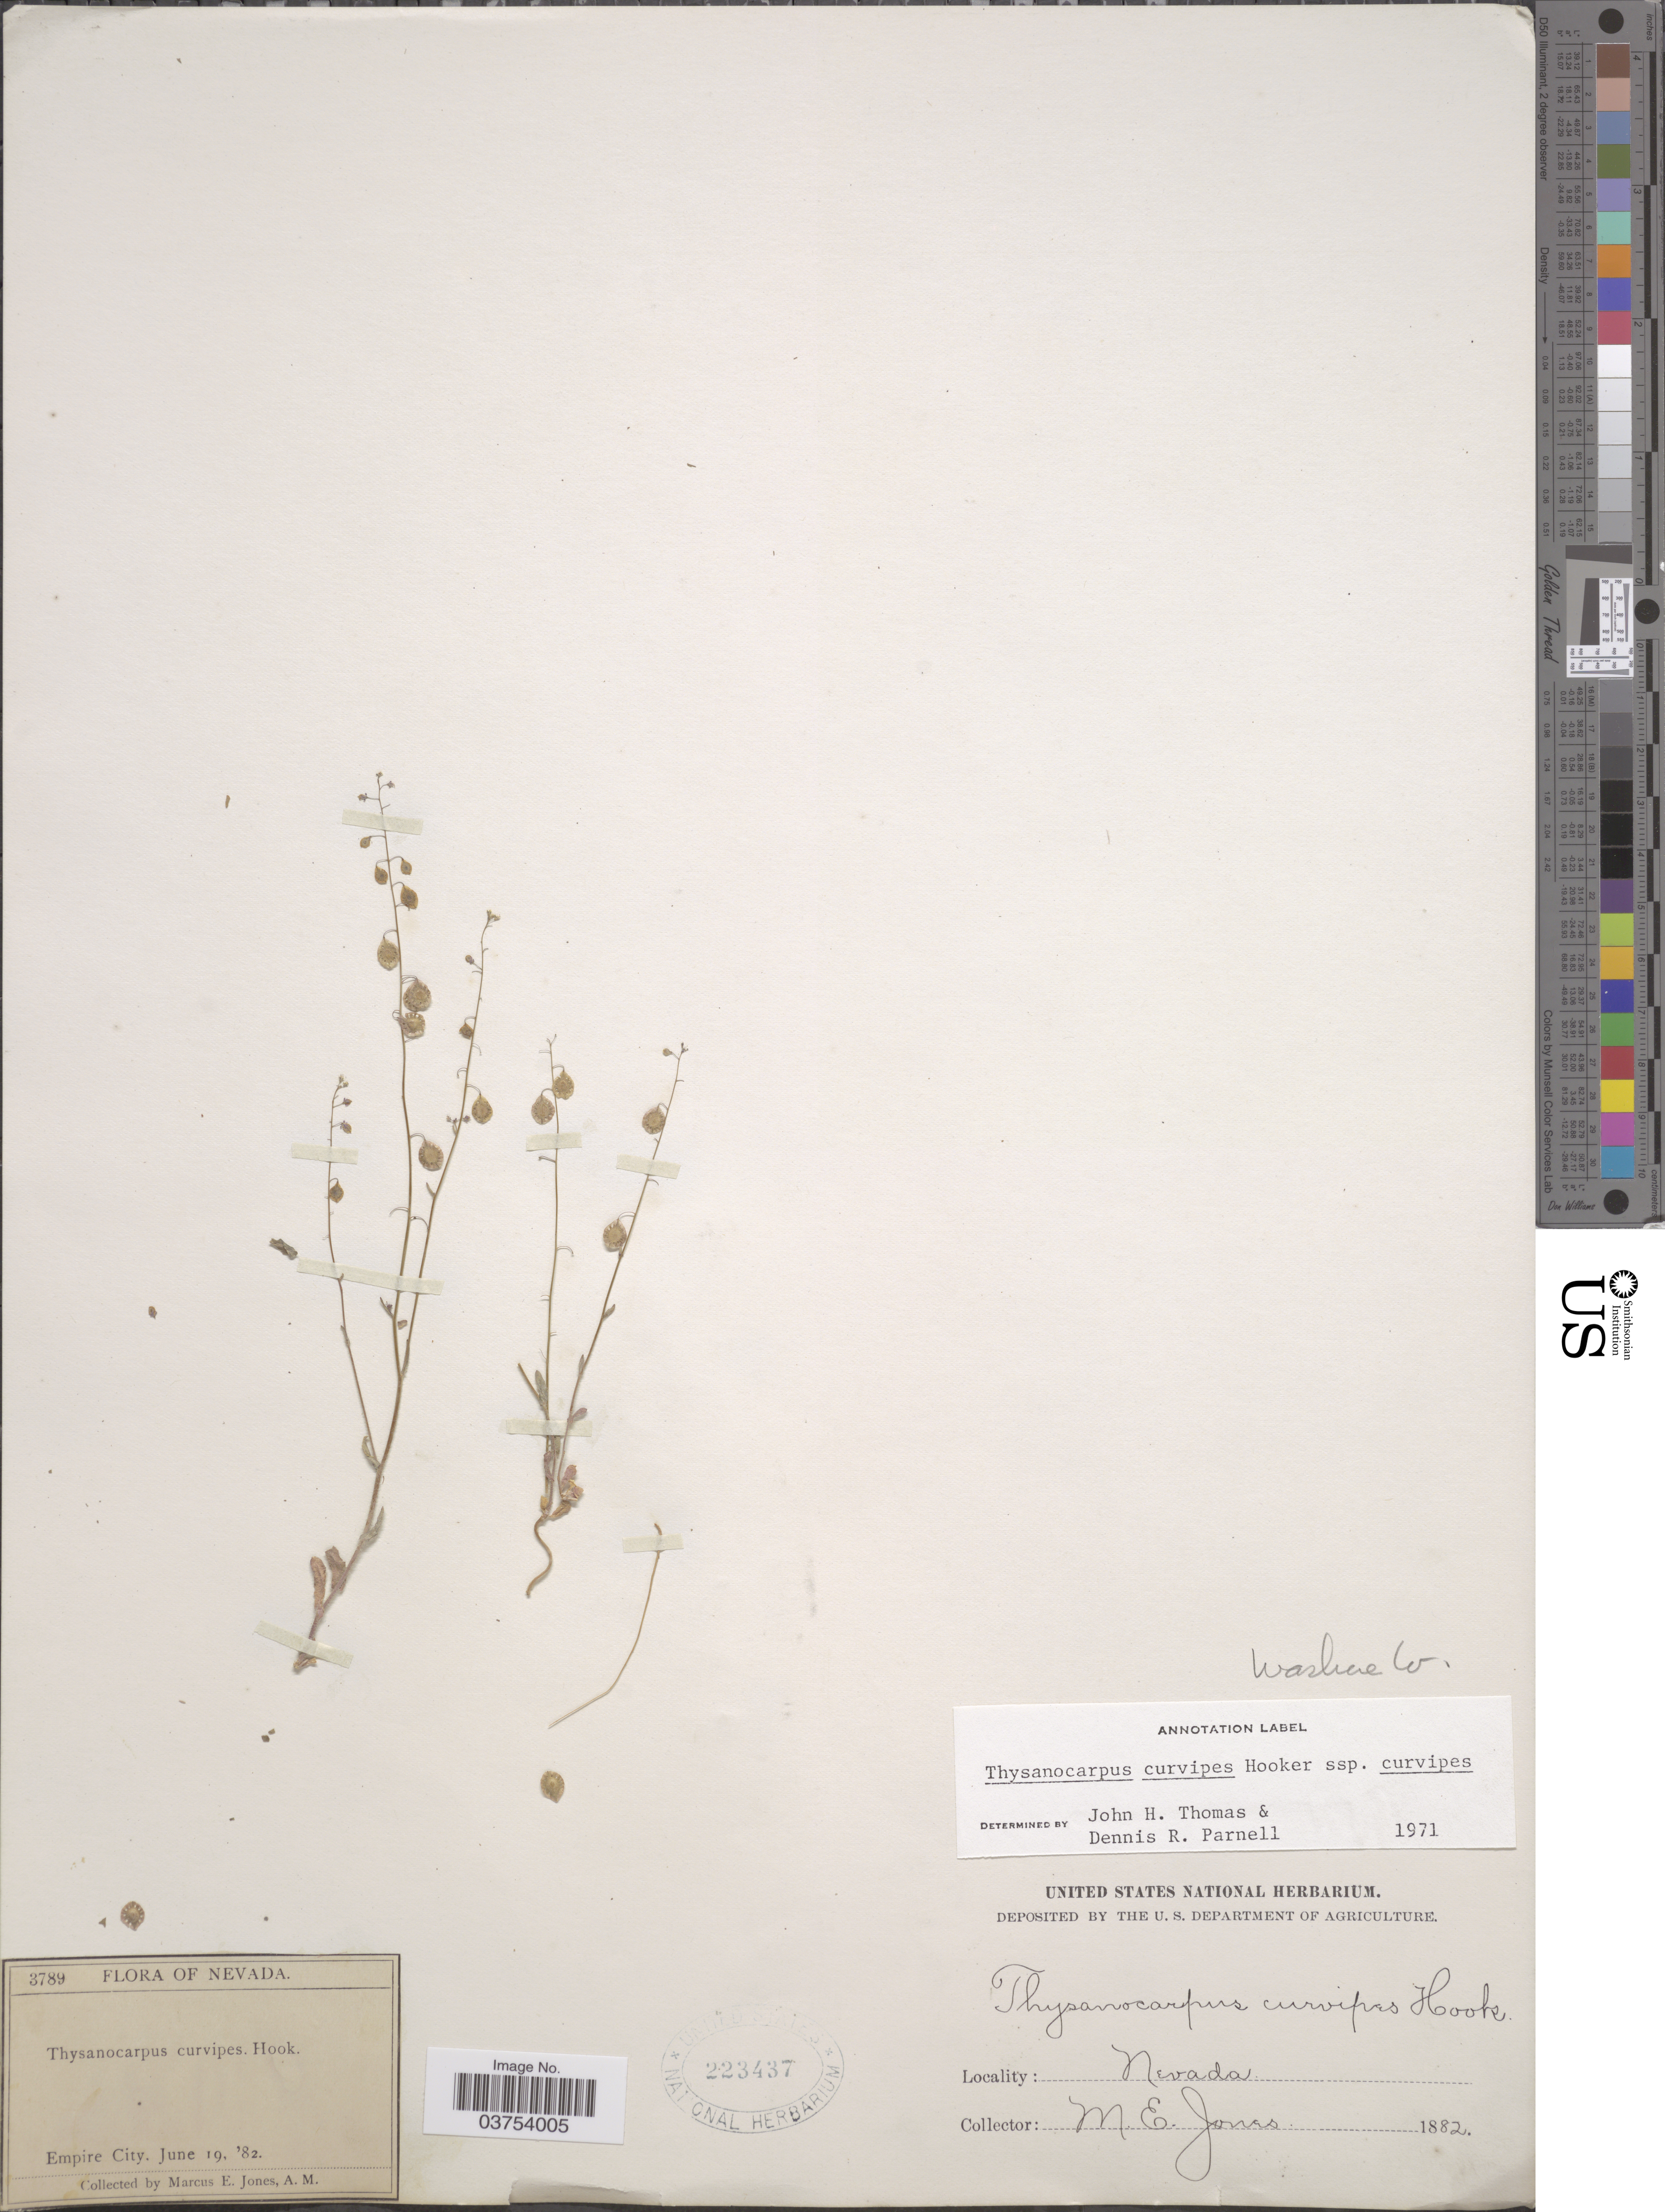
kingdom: Plantae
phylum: Tracheophyta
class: Magnoliopsida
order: Brassicales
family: Brassicaceae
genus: Thysanocarpus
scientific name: Thysanocarpus curvipes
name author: Hook.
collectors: M. E. Jones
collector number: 3789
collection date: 1882-06-19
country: United States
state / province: Nevada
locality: Empire City. Washoe Co.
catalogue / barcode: US 223437